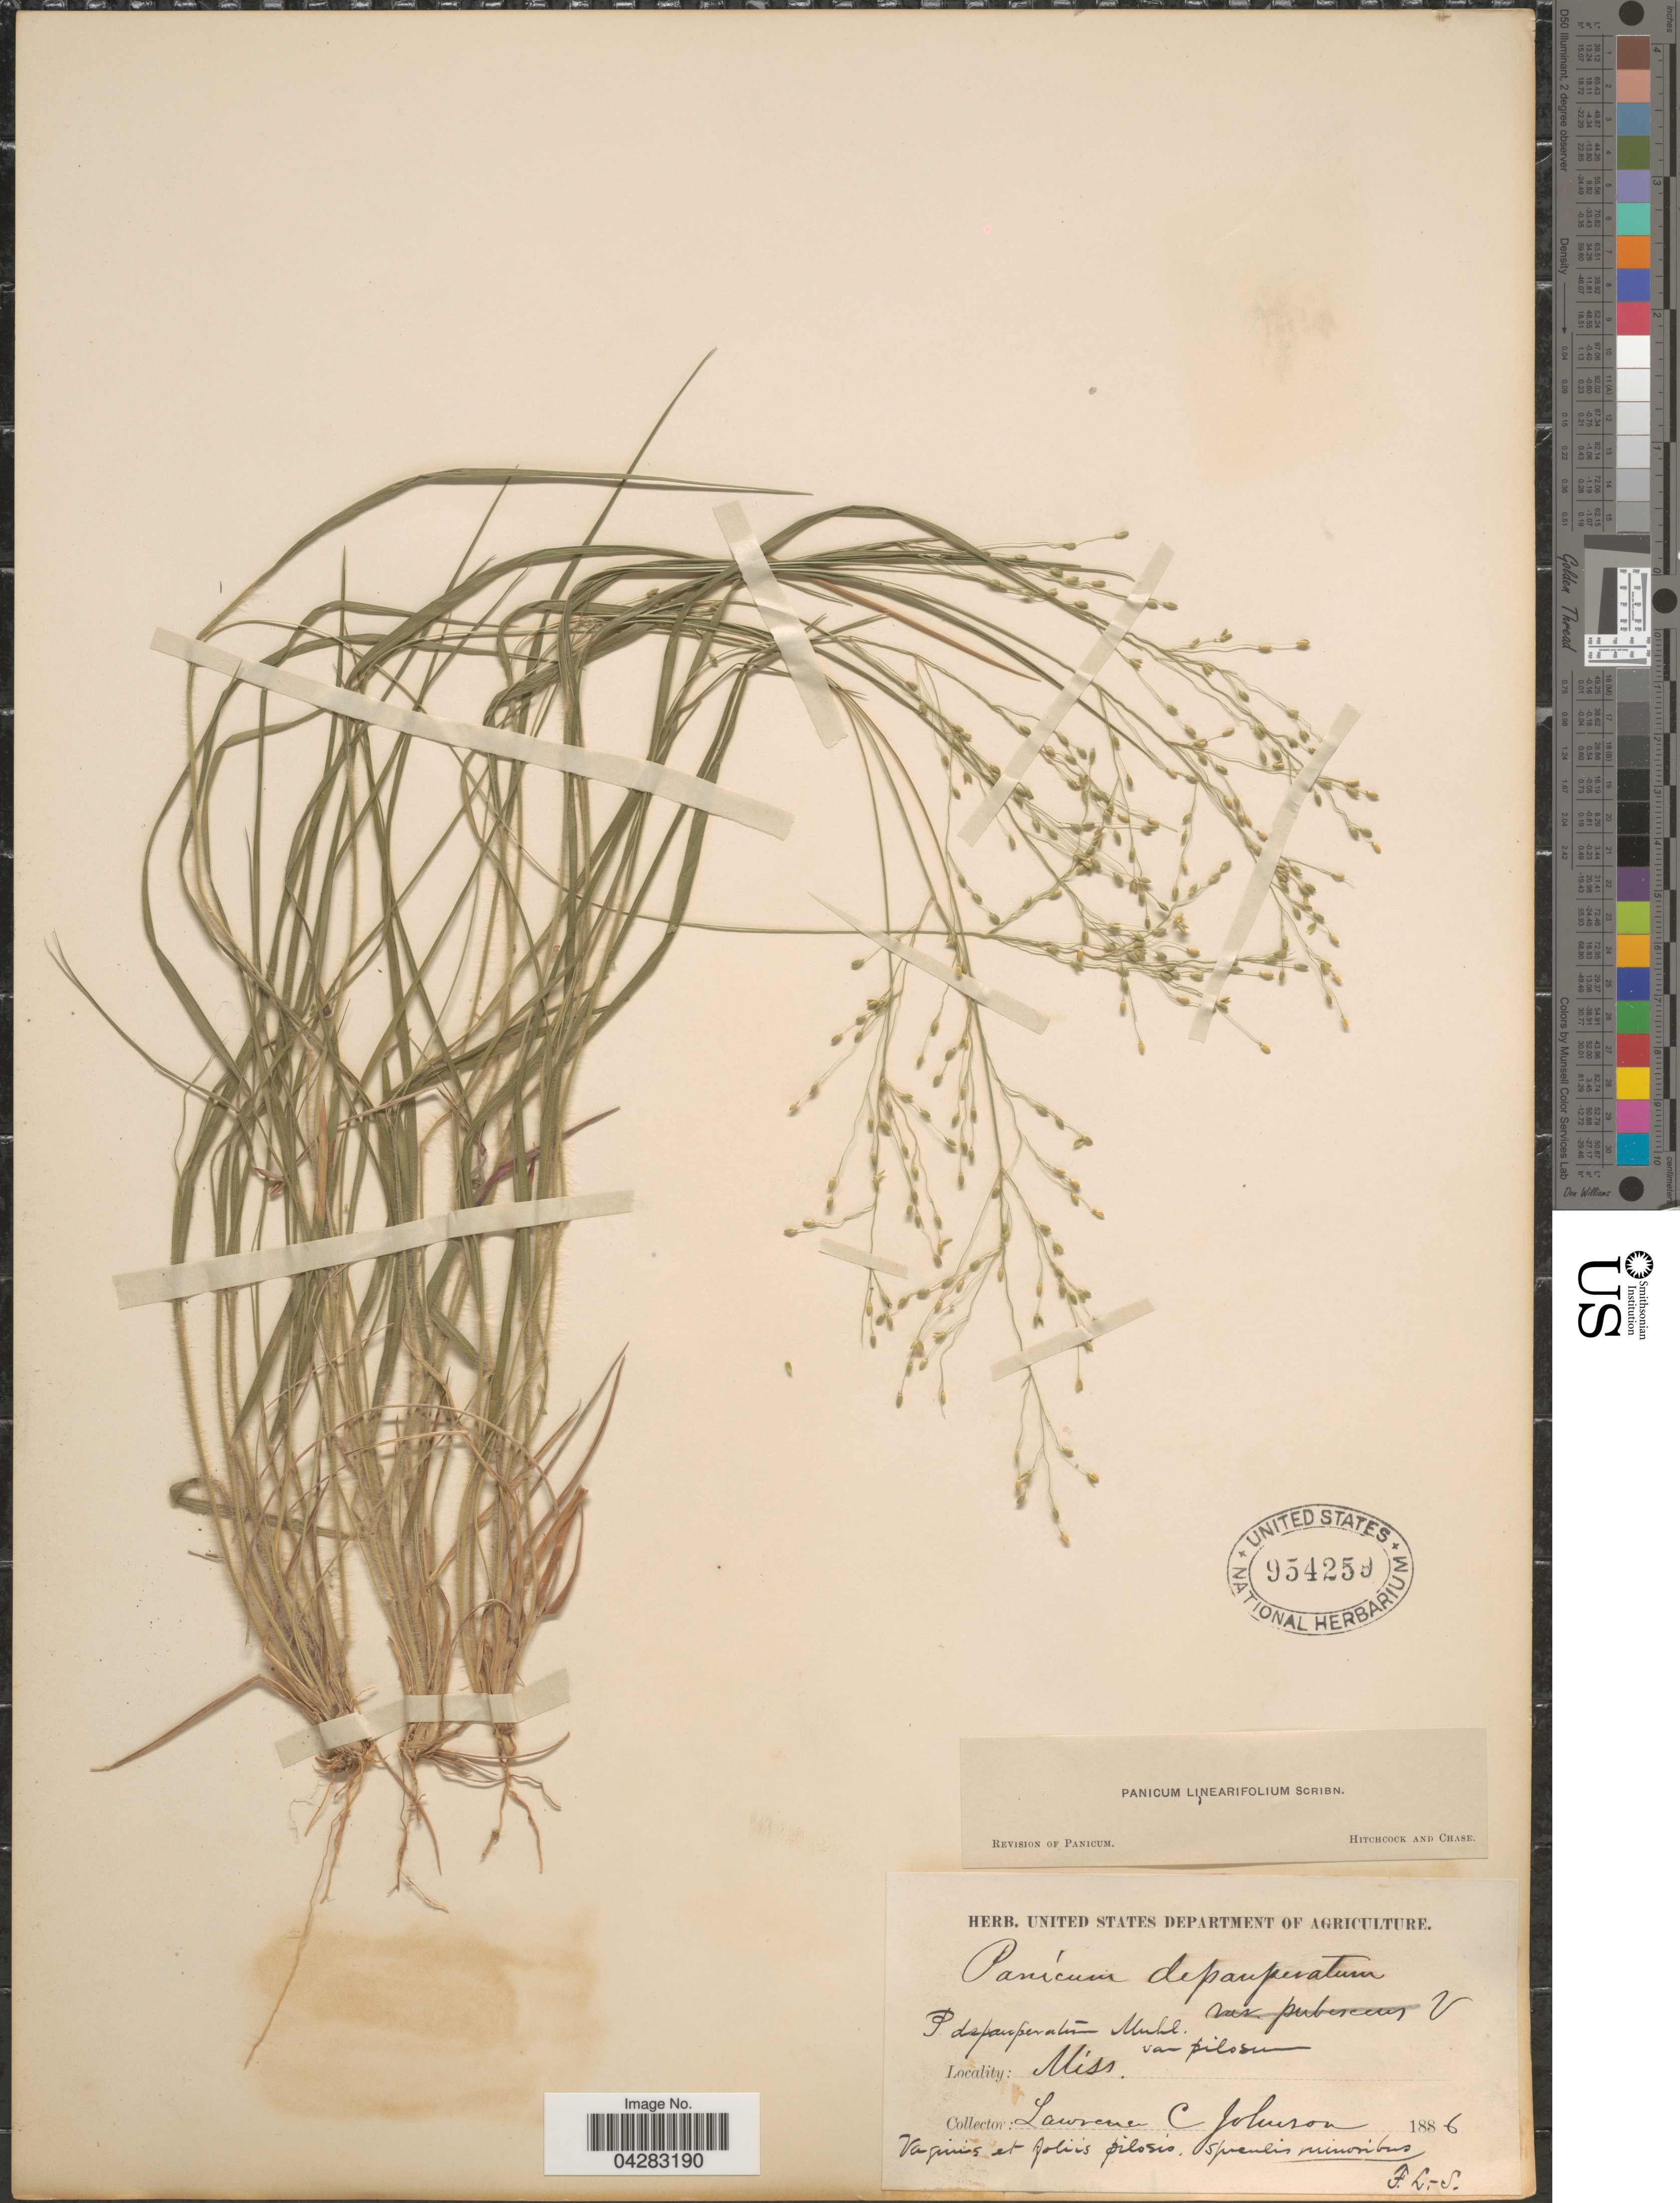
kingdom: Plantae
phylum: Tracheophyta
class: Liliopsida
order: Poales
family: Poaceae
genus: Dichanthelium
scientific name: Dichanthelium linearifolium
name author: (Scribn.) Gould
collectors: L. Johnson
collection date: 1886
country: United States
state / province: Mississippi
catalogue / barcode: US 954250